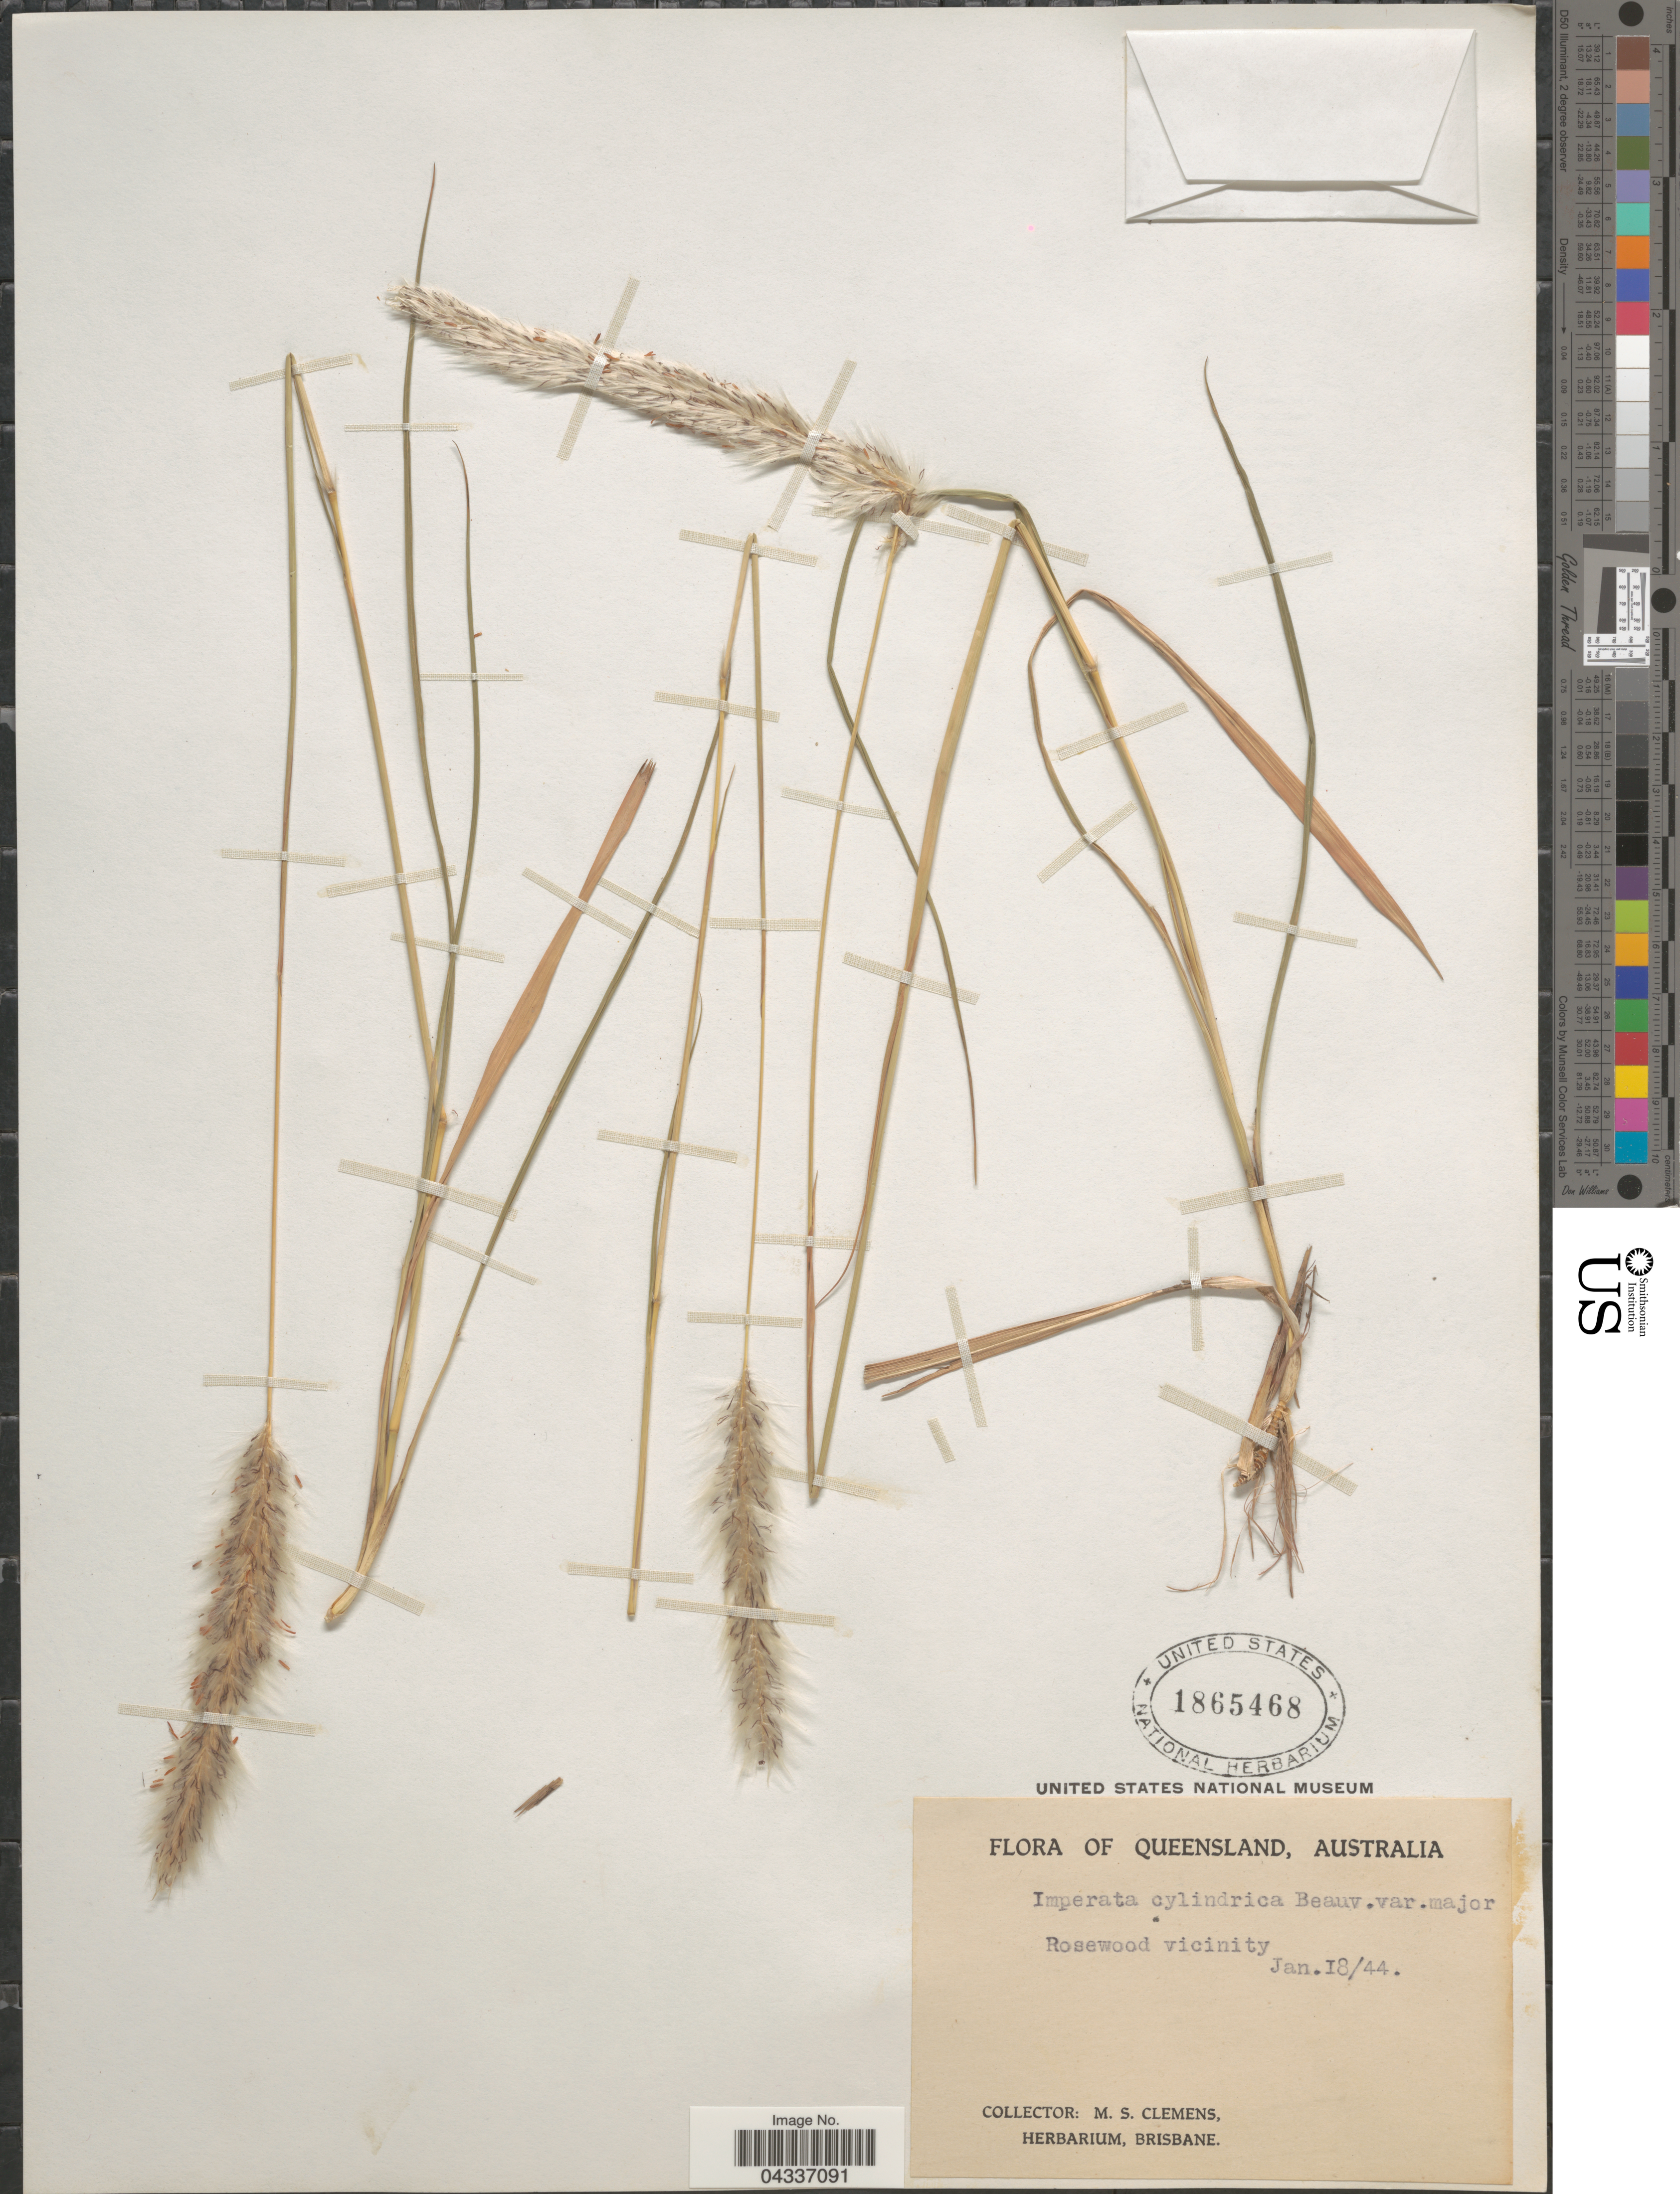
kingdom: Plantae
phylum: Tracheophyta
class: Liliopsida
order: Poales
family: Poaceae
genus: Imperata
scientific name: Imperata cylindrica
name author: (L.) P. Beauv.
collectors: M. S. Clemens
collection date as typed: Transcribed d/m/y: 18/1/44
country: Australia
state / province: Queensland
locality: Rosewood vicinity.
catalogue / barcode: US 1865468